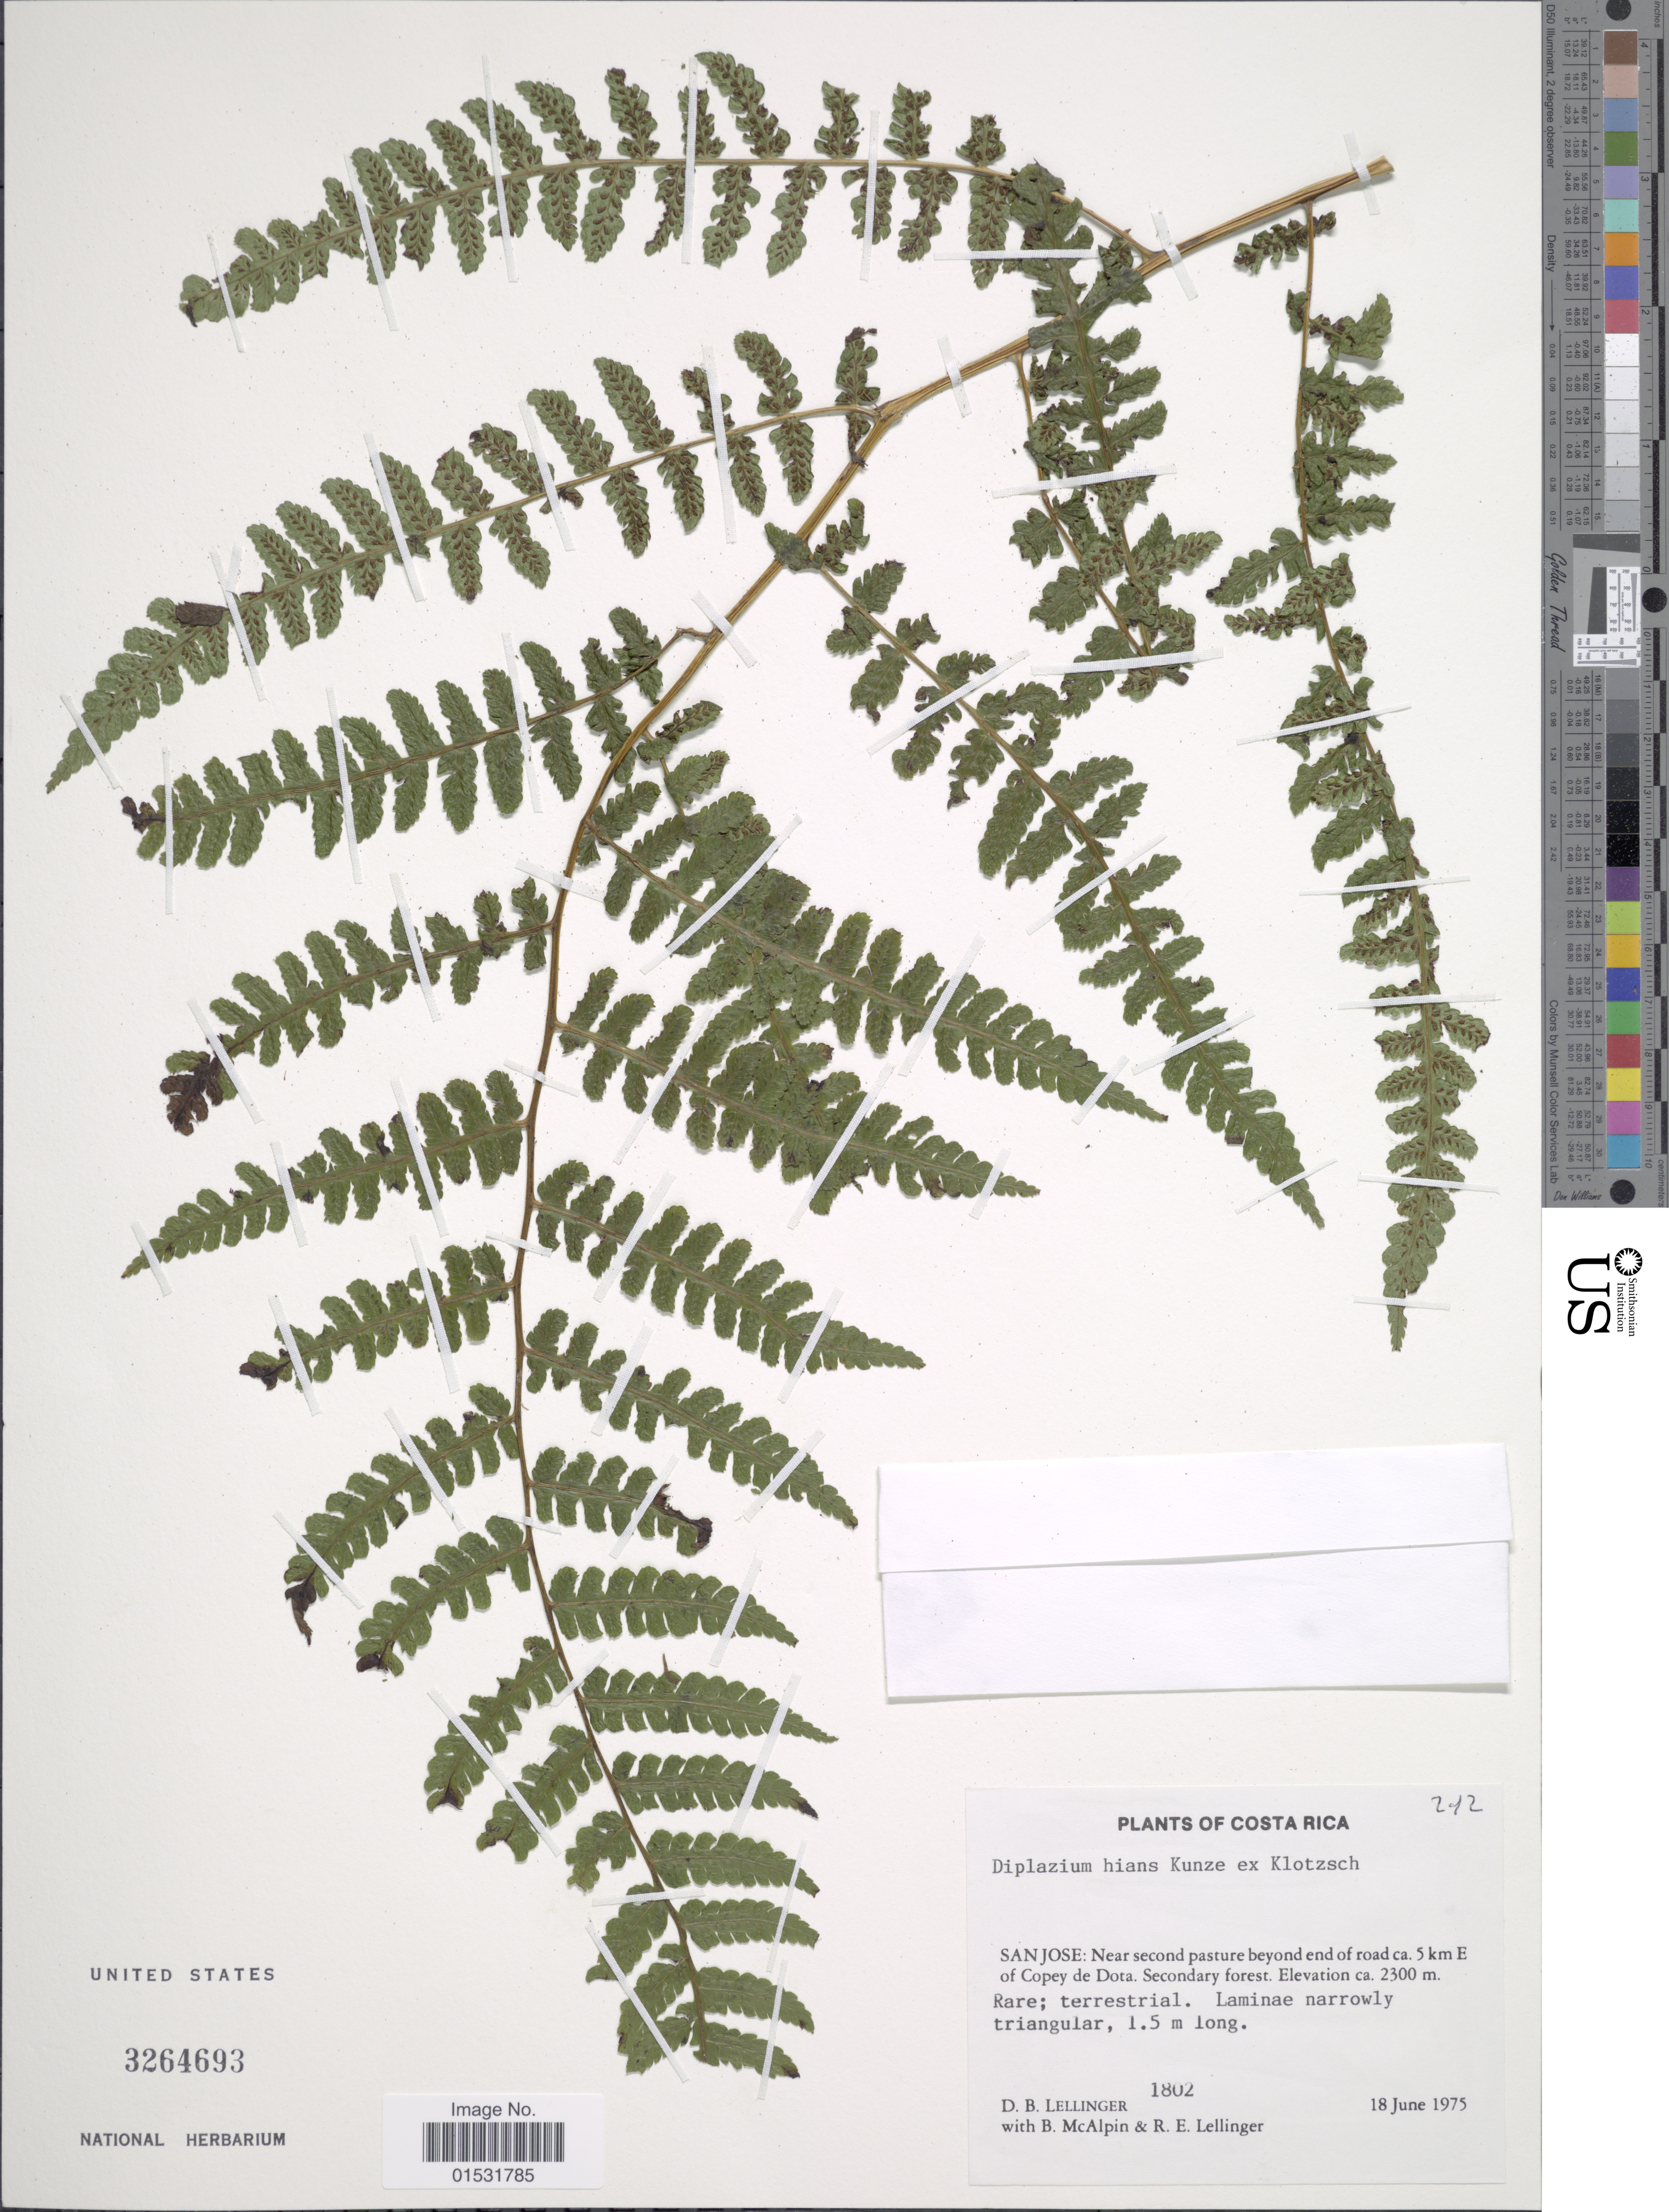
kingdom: Plantae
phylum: Tracheophyta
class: Polypodiopsida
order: Polypodiales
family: Athyriaceae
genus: Diplazium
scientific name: Diplazium hians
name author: Kunze ex Klotzsch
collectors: D. B. Lellinger, B. McAlpin & R. E. Lellinger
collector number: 1802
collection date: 1975-06-18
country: Costa Rica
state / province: San José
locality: Near second pasture beyond end of road ca. 5 km E of Copey de Dota.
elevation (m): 2300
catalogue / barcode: US 3264693